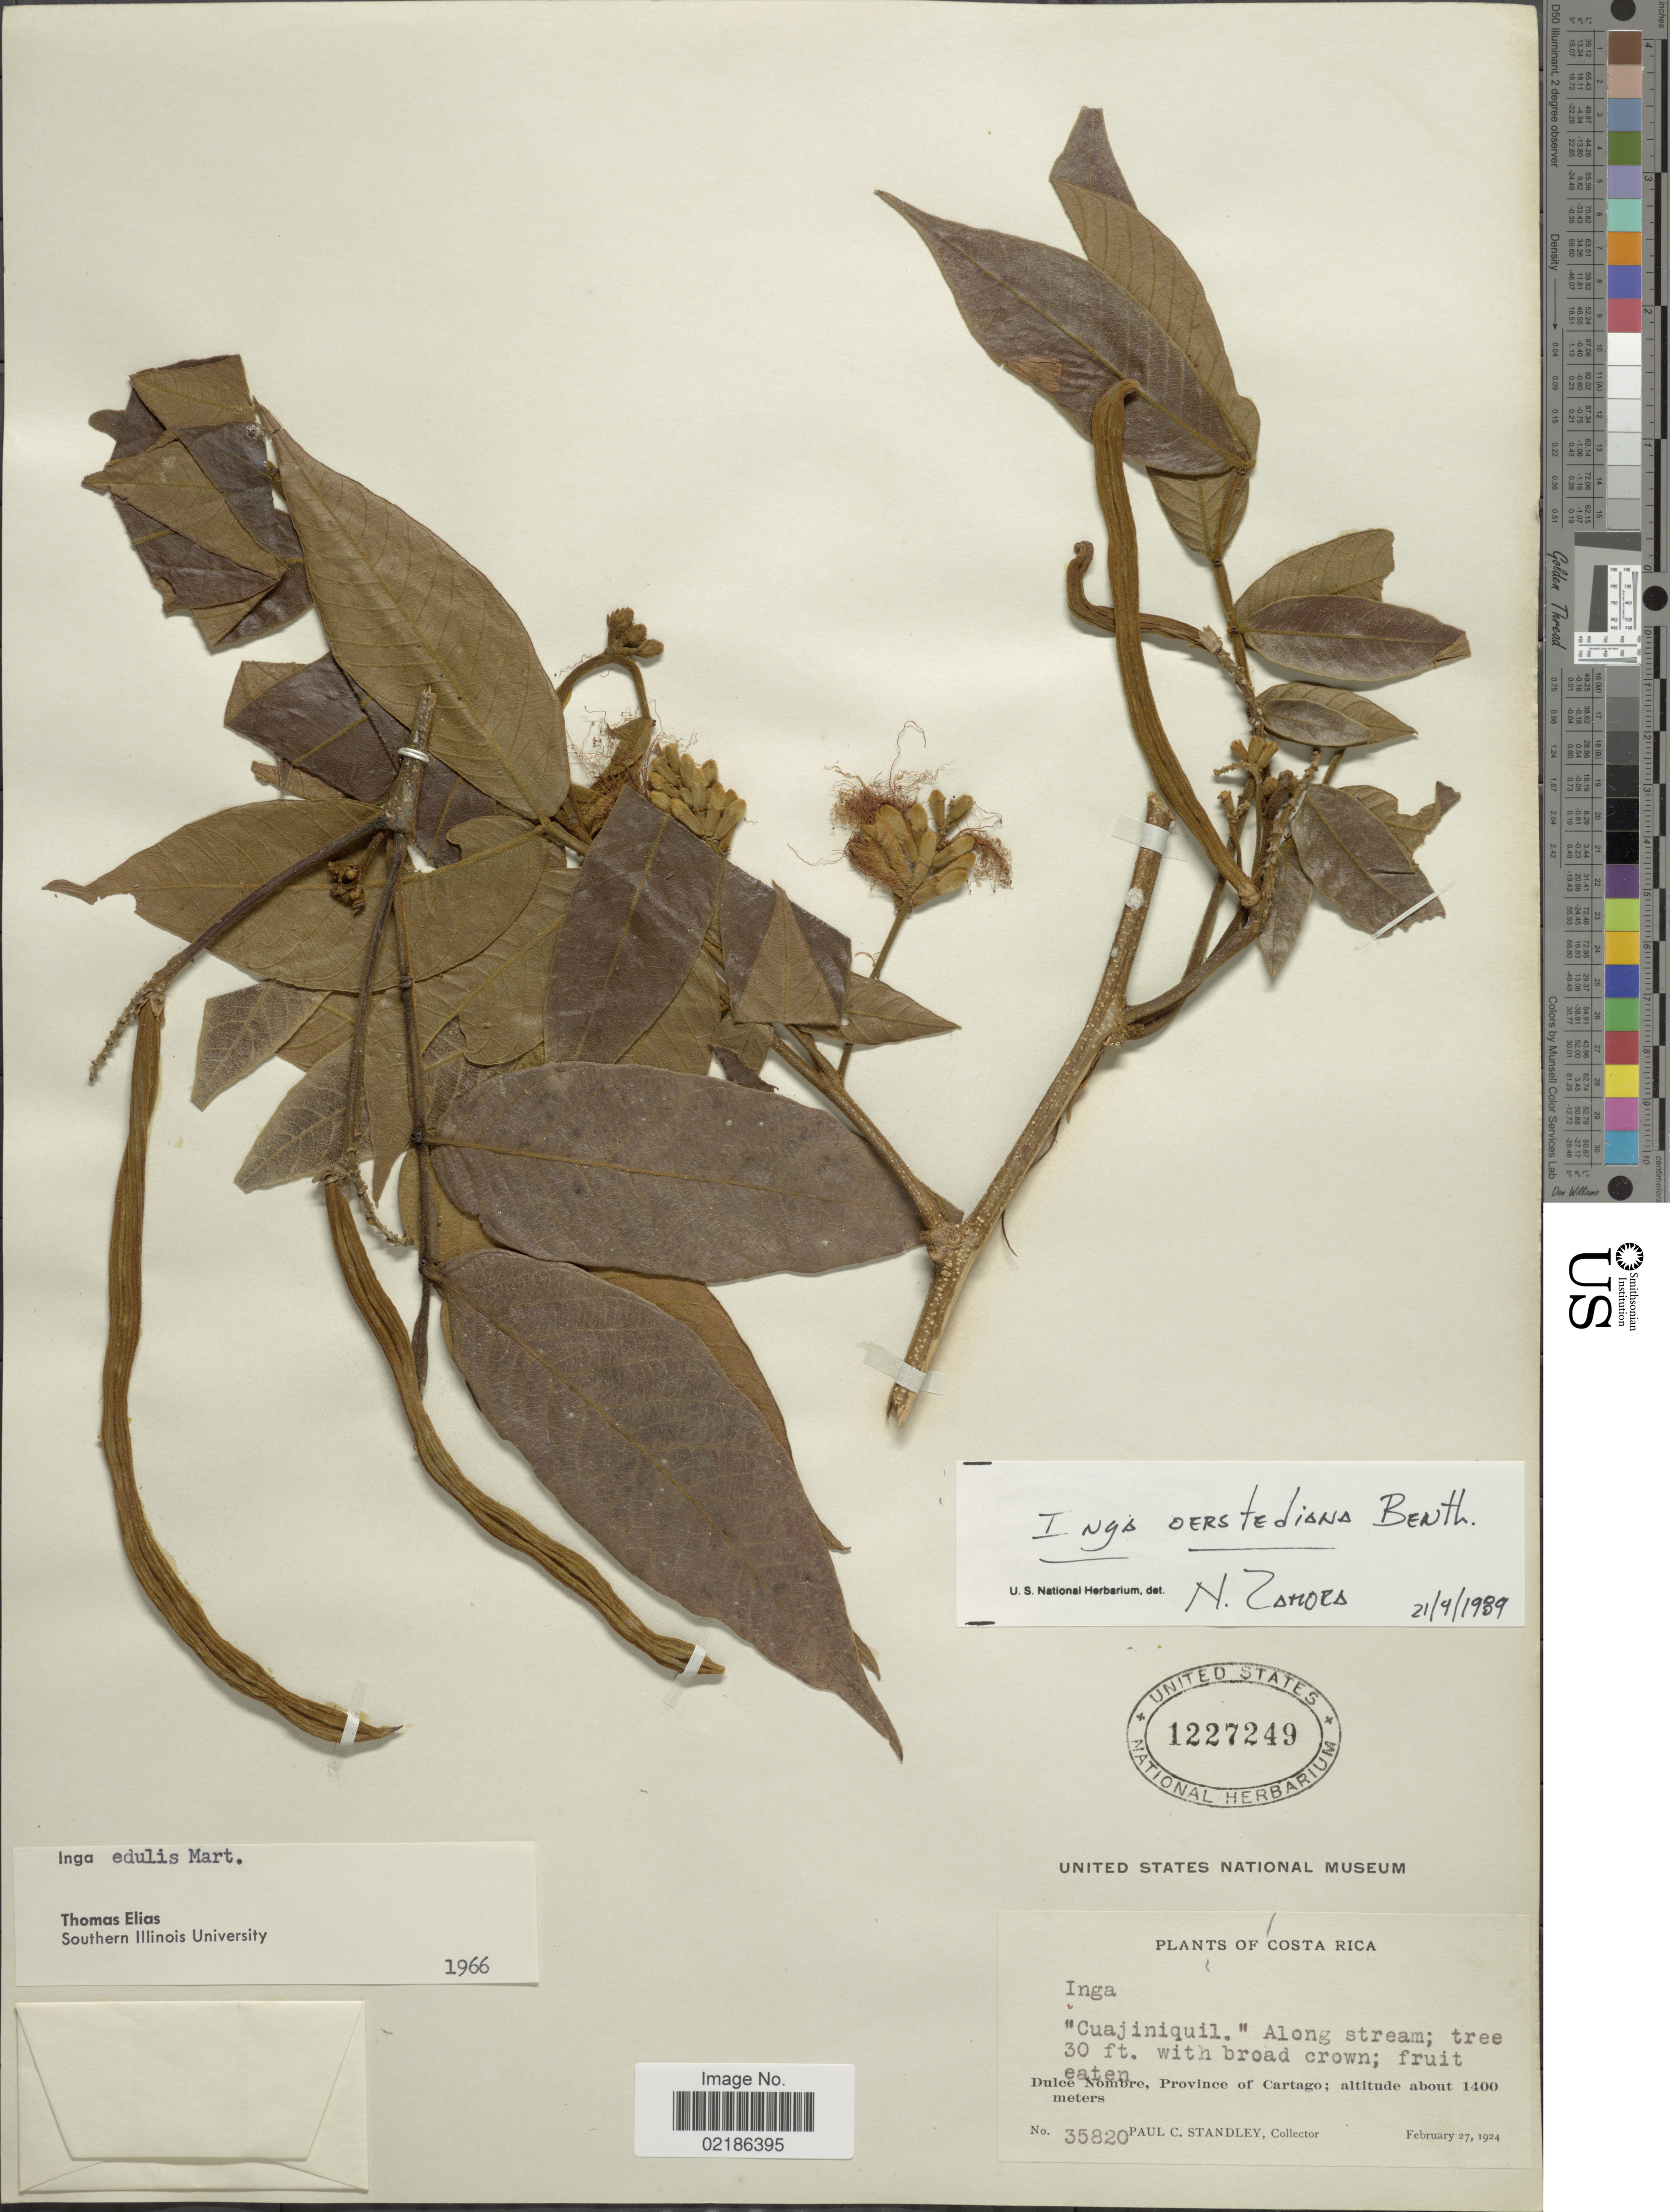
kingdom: Plantae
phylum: Tracheophyta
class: Magnoliopsida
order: Fabales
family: Fabaceae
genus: Inga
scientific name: Inga oerstediana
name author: Benth.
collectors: P. C. Standley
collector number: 35820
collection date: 1924-02-27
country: Costa Rica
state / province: Cartago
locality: Dulce Nombre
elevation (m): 1400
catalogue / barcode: US 1227249